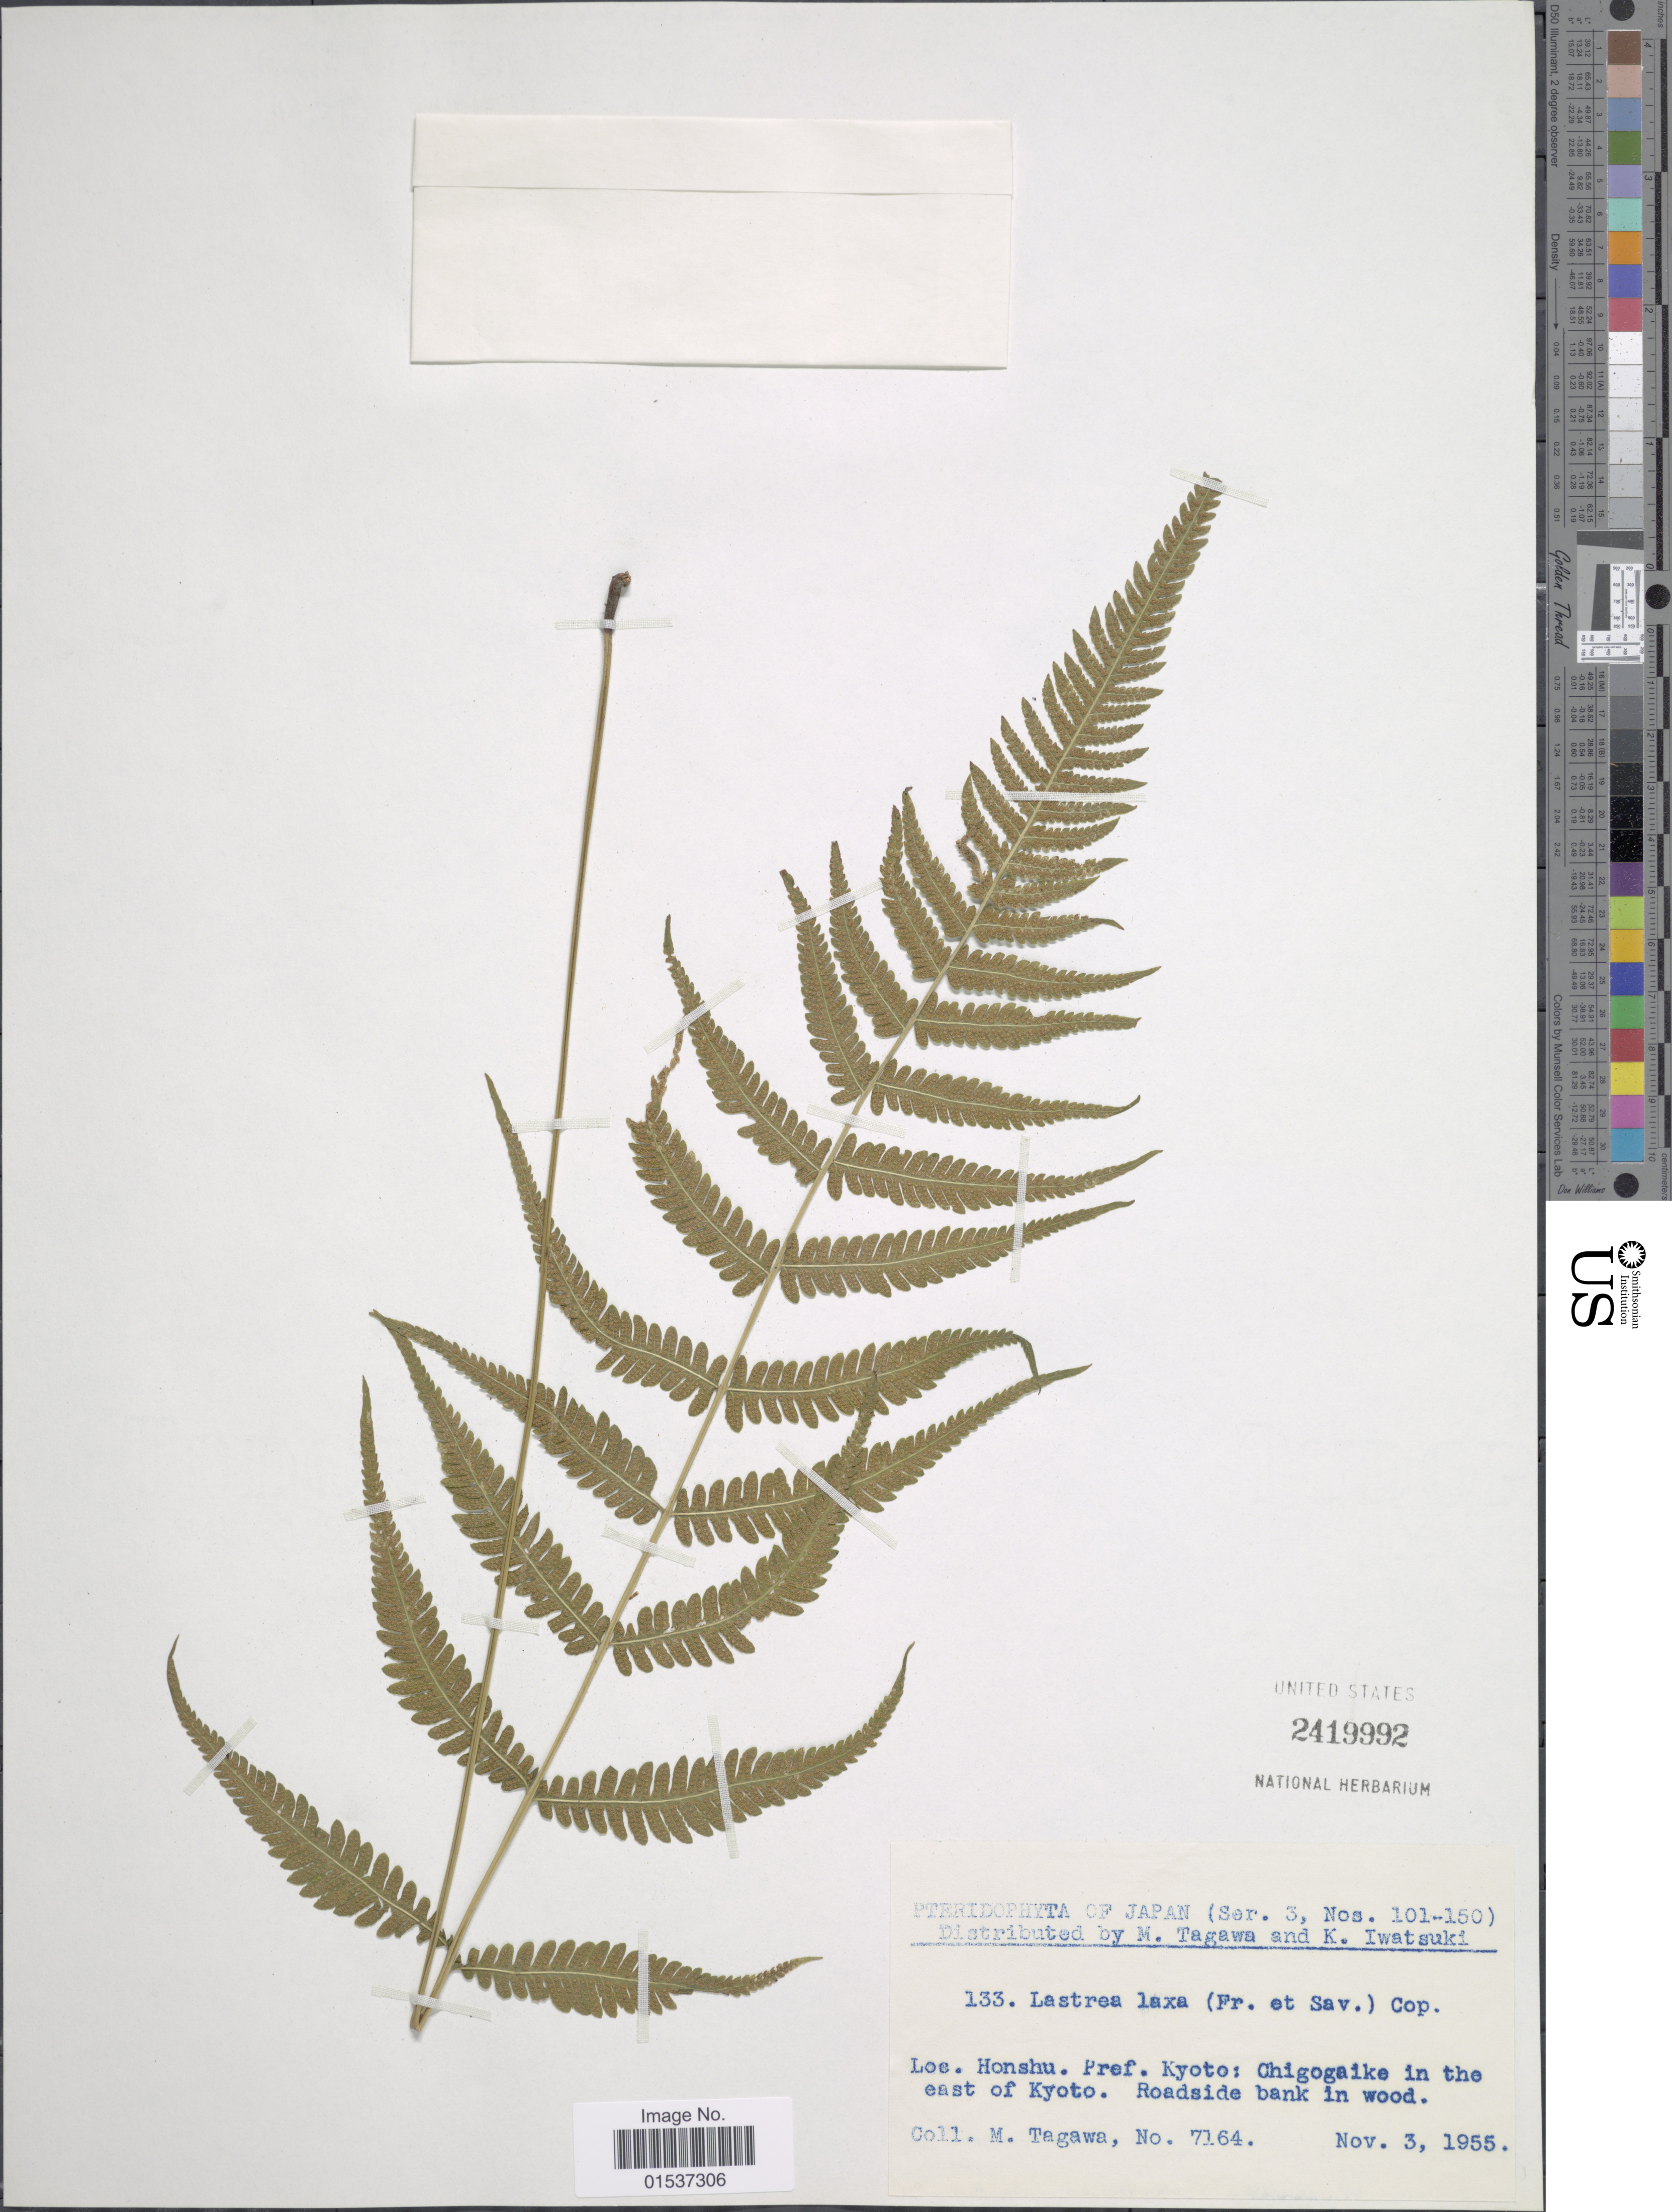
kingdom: Plantae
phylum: Tracheophyta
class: Polypodiopsida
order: Polypodiales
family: Thelypteridaceae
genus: Metathelypteris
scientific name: Metathelypteris laxa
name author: (Franch. & Sav.) Ching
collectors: M. Tagawa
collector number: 7164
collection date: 1955-11-03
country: Japan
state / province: Kyoto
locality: Honshu. Pref. Kyoto: Chigogaike in the east of Kyoto.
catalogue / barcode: US 2419992